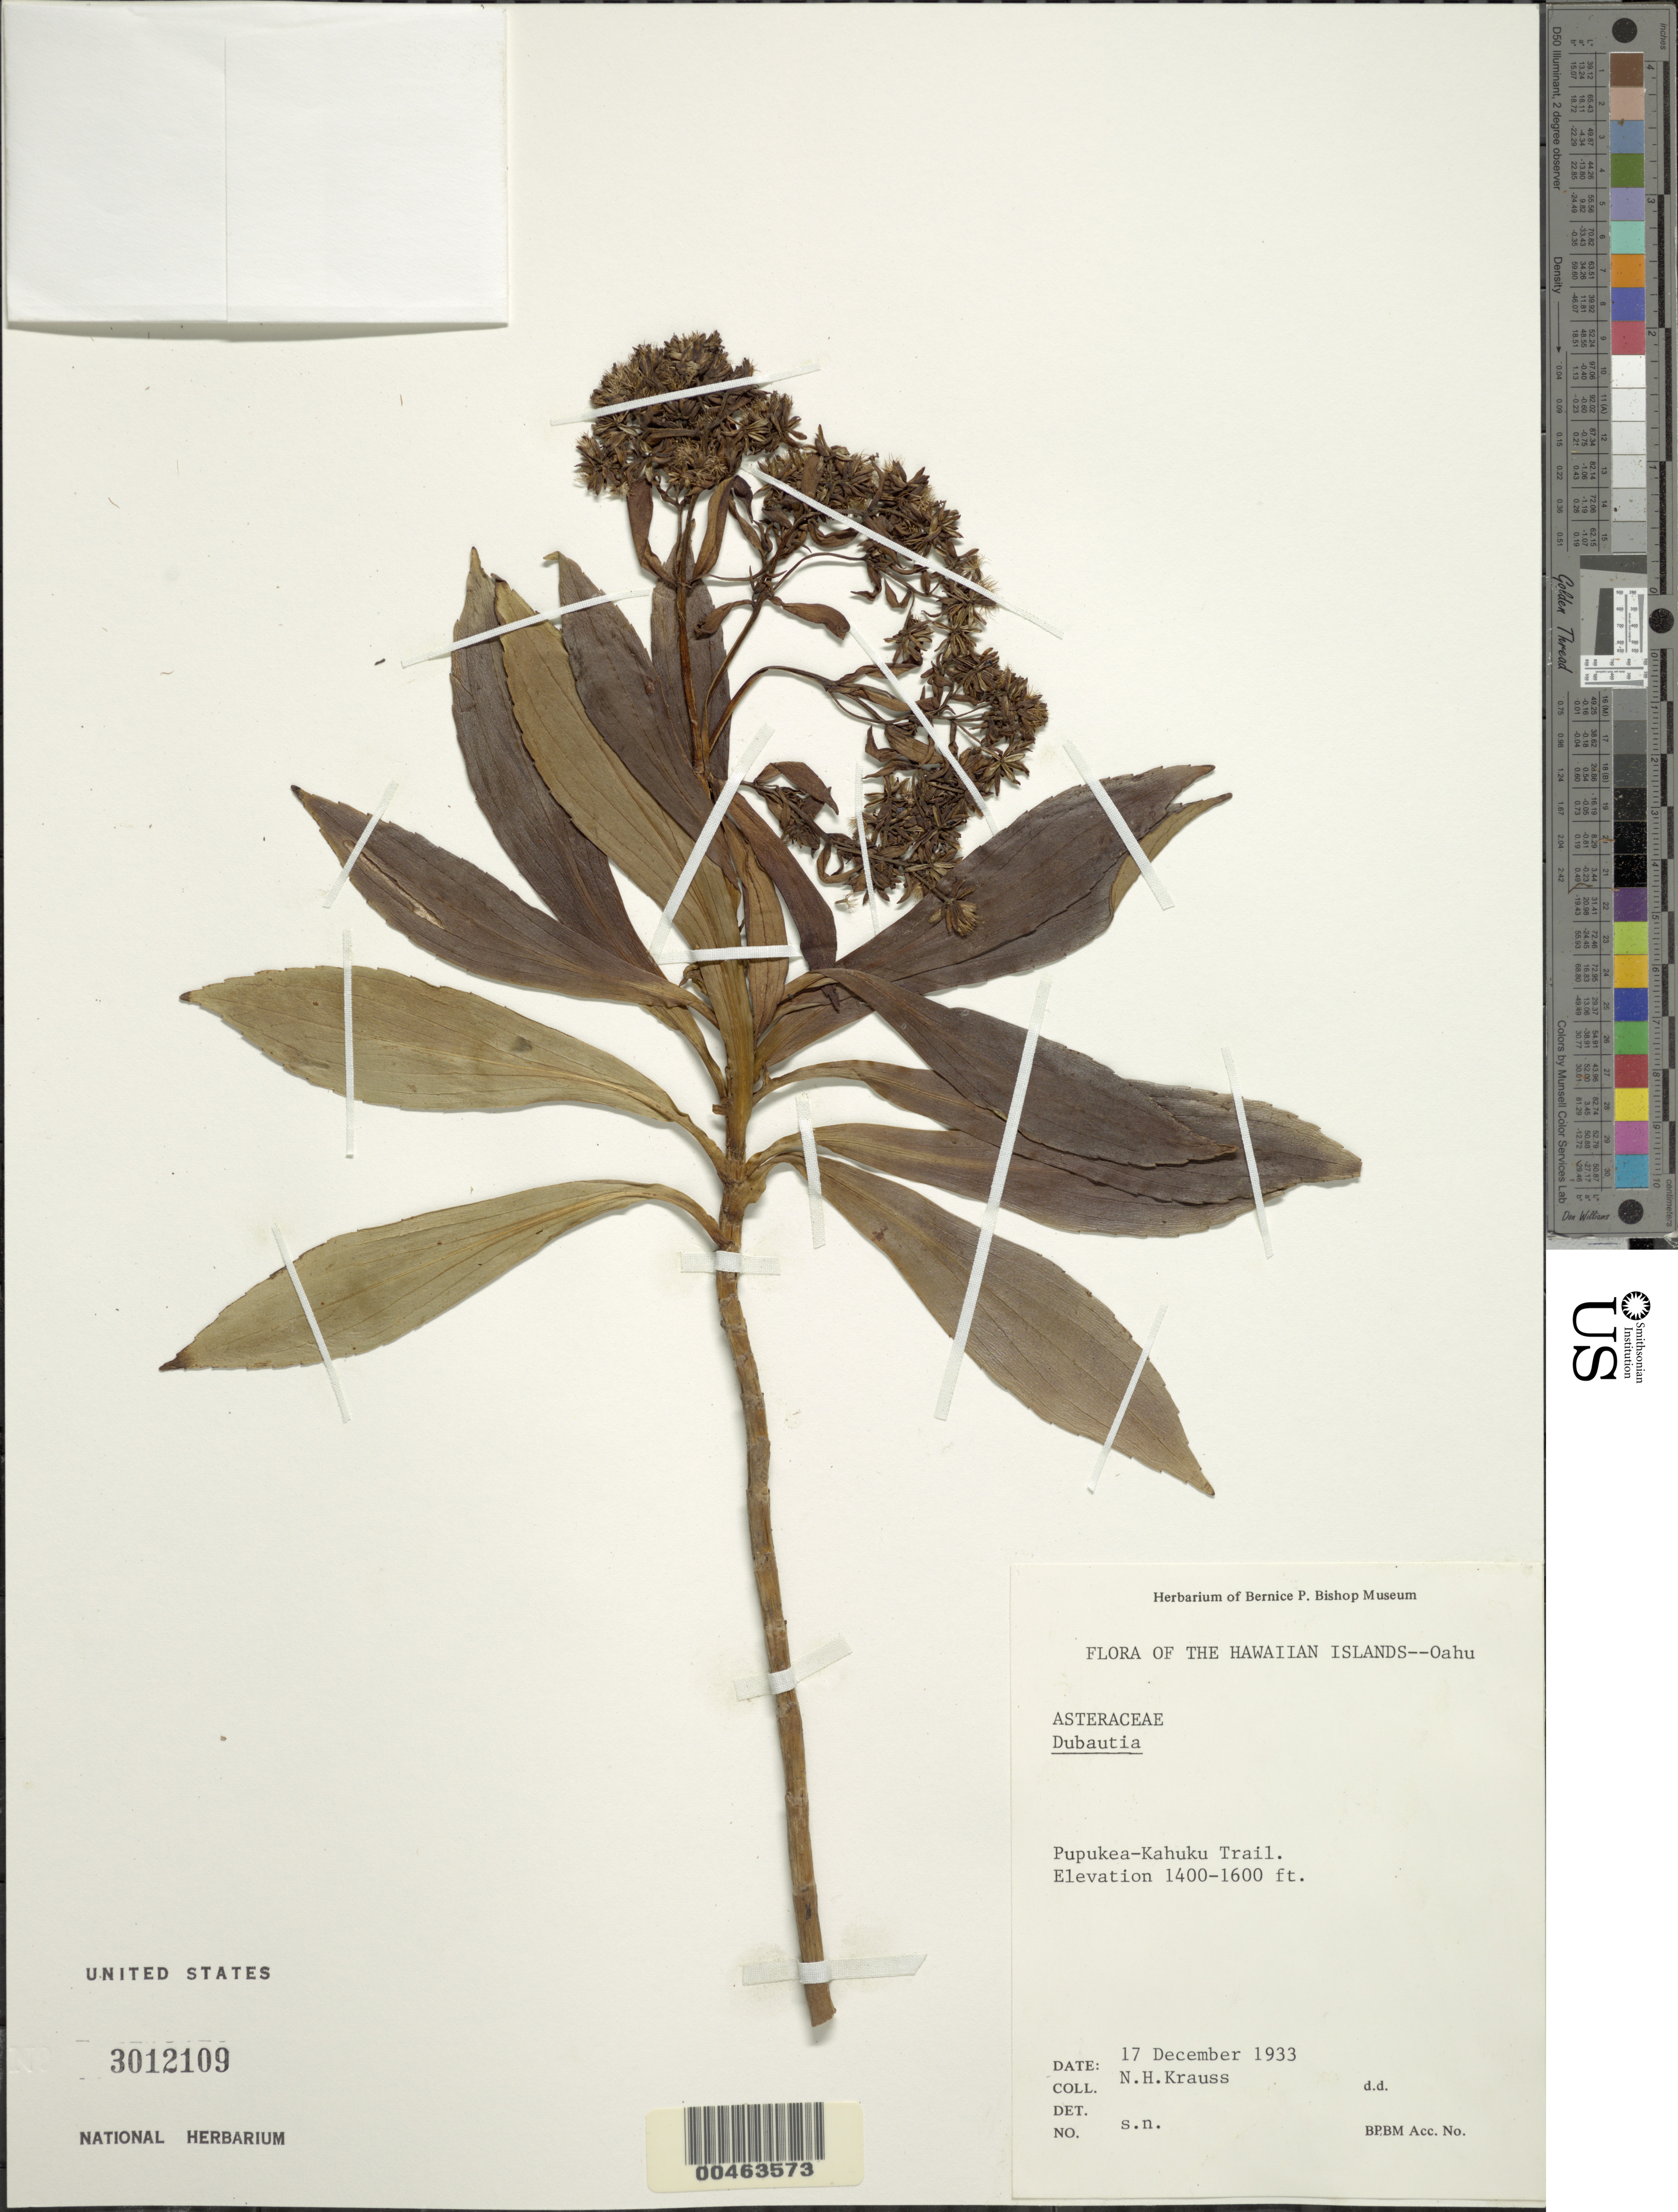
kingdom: Plantae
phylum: Tracheophyta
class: Magnoliopsida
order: Asterales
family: Asteraceae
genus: Dubautia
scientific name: Dubautia sp.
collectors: N. Krauss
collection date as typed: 17 Dec 1933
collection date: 1933-12-17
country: United States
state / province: Hawaii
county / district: Honolulu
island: Oahu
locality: Pupukea-Kahuku Trail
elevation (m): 427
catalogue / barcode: US 3012109